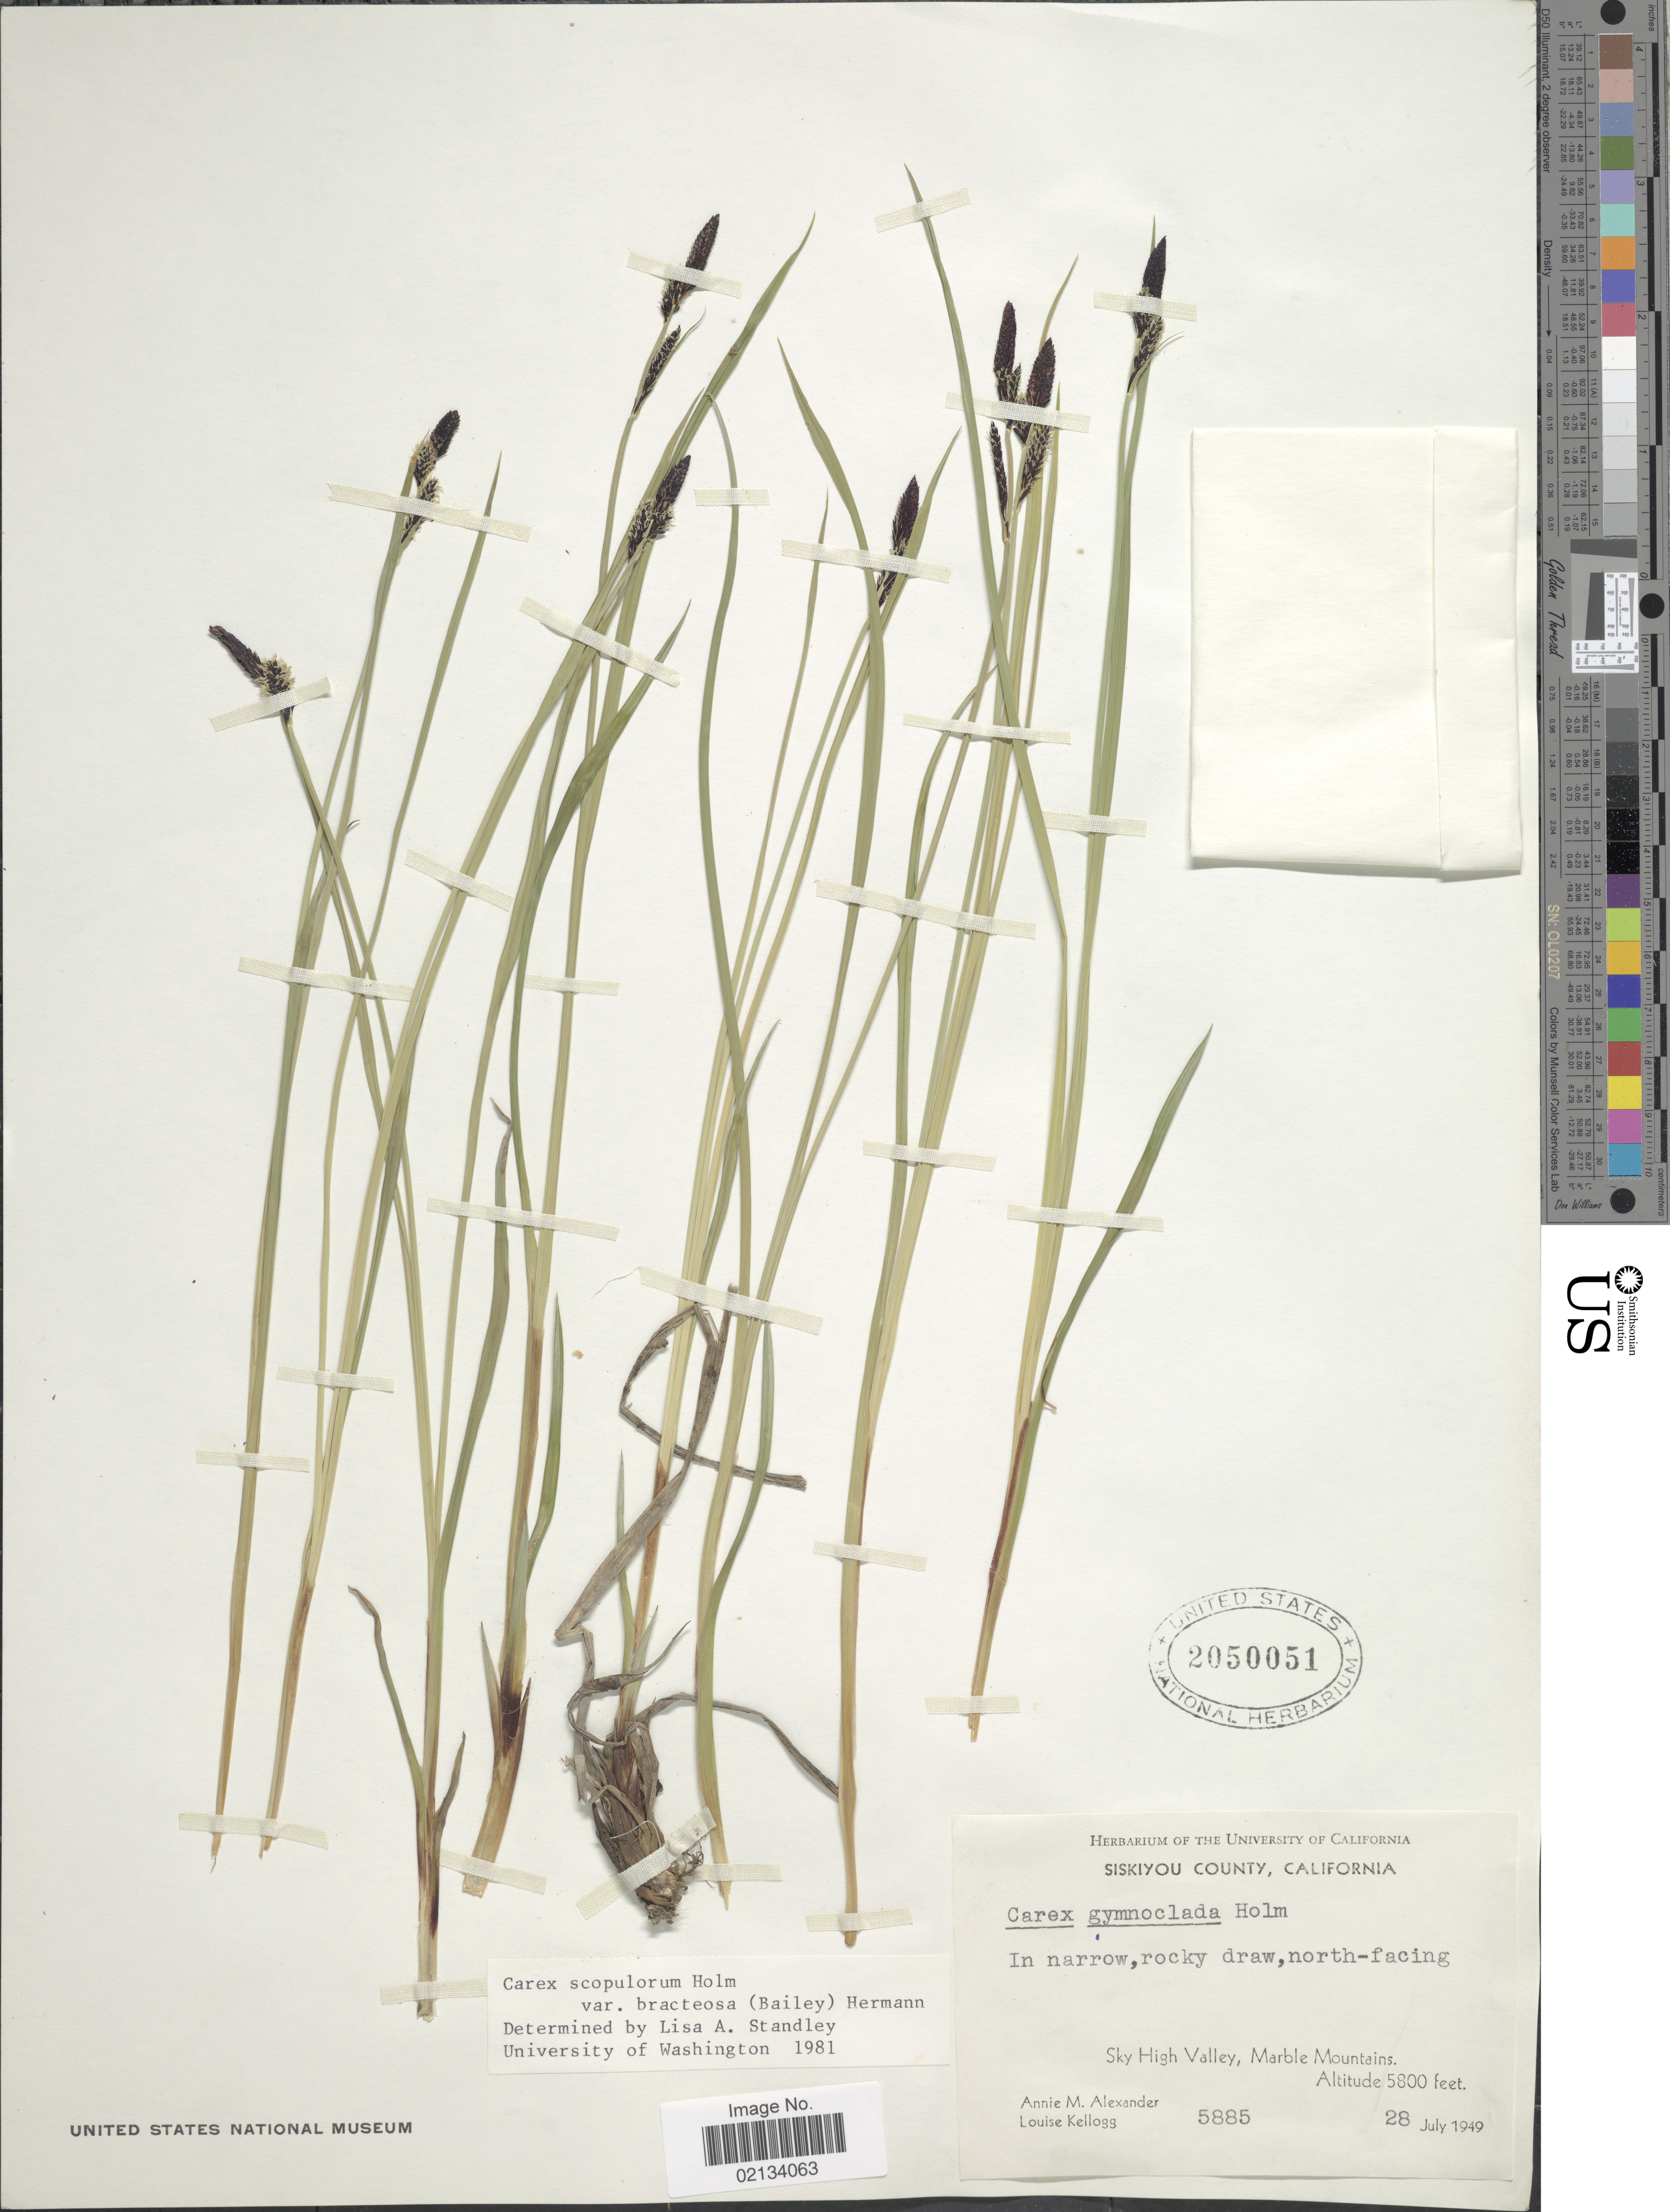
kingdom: Plantae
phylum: Tracheophyta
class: Liliopsida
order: Poales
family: Cyperaceae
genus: Carex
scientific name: Carex scopulorum var. bracteosa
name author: (L.H. Bailey) F.J. Herm.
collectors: A. M. Alexander & L. Kellogg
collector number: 5885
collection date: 1949-07-28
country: United States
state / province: California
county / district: Siskiyou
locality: Siskiyou County, in narrow, rocky draw, north-facing, Sky High Valley, Marble Mountains.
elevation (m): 1768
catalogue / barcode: US 2050051